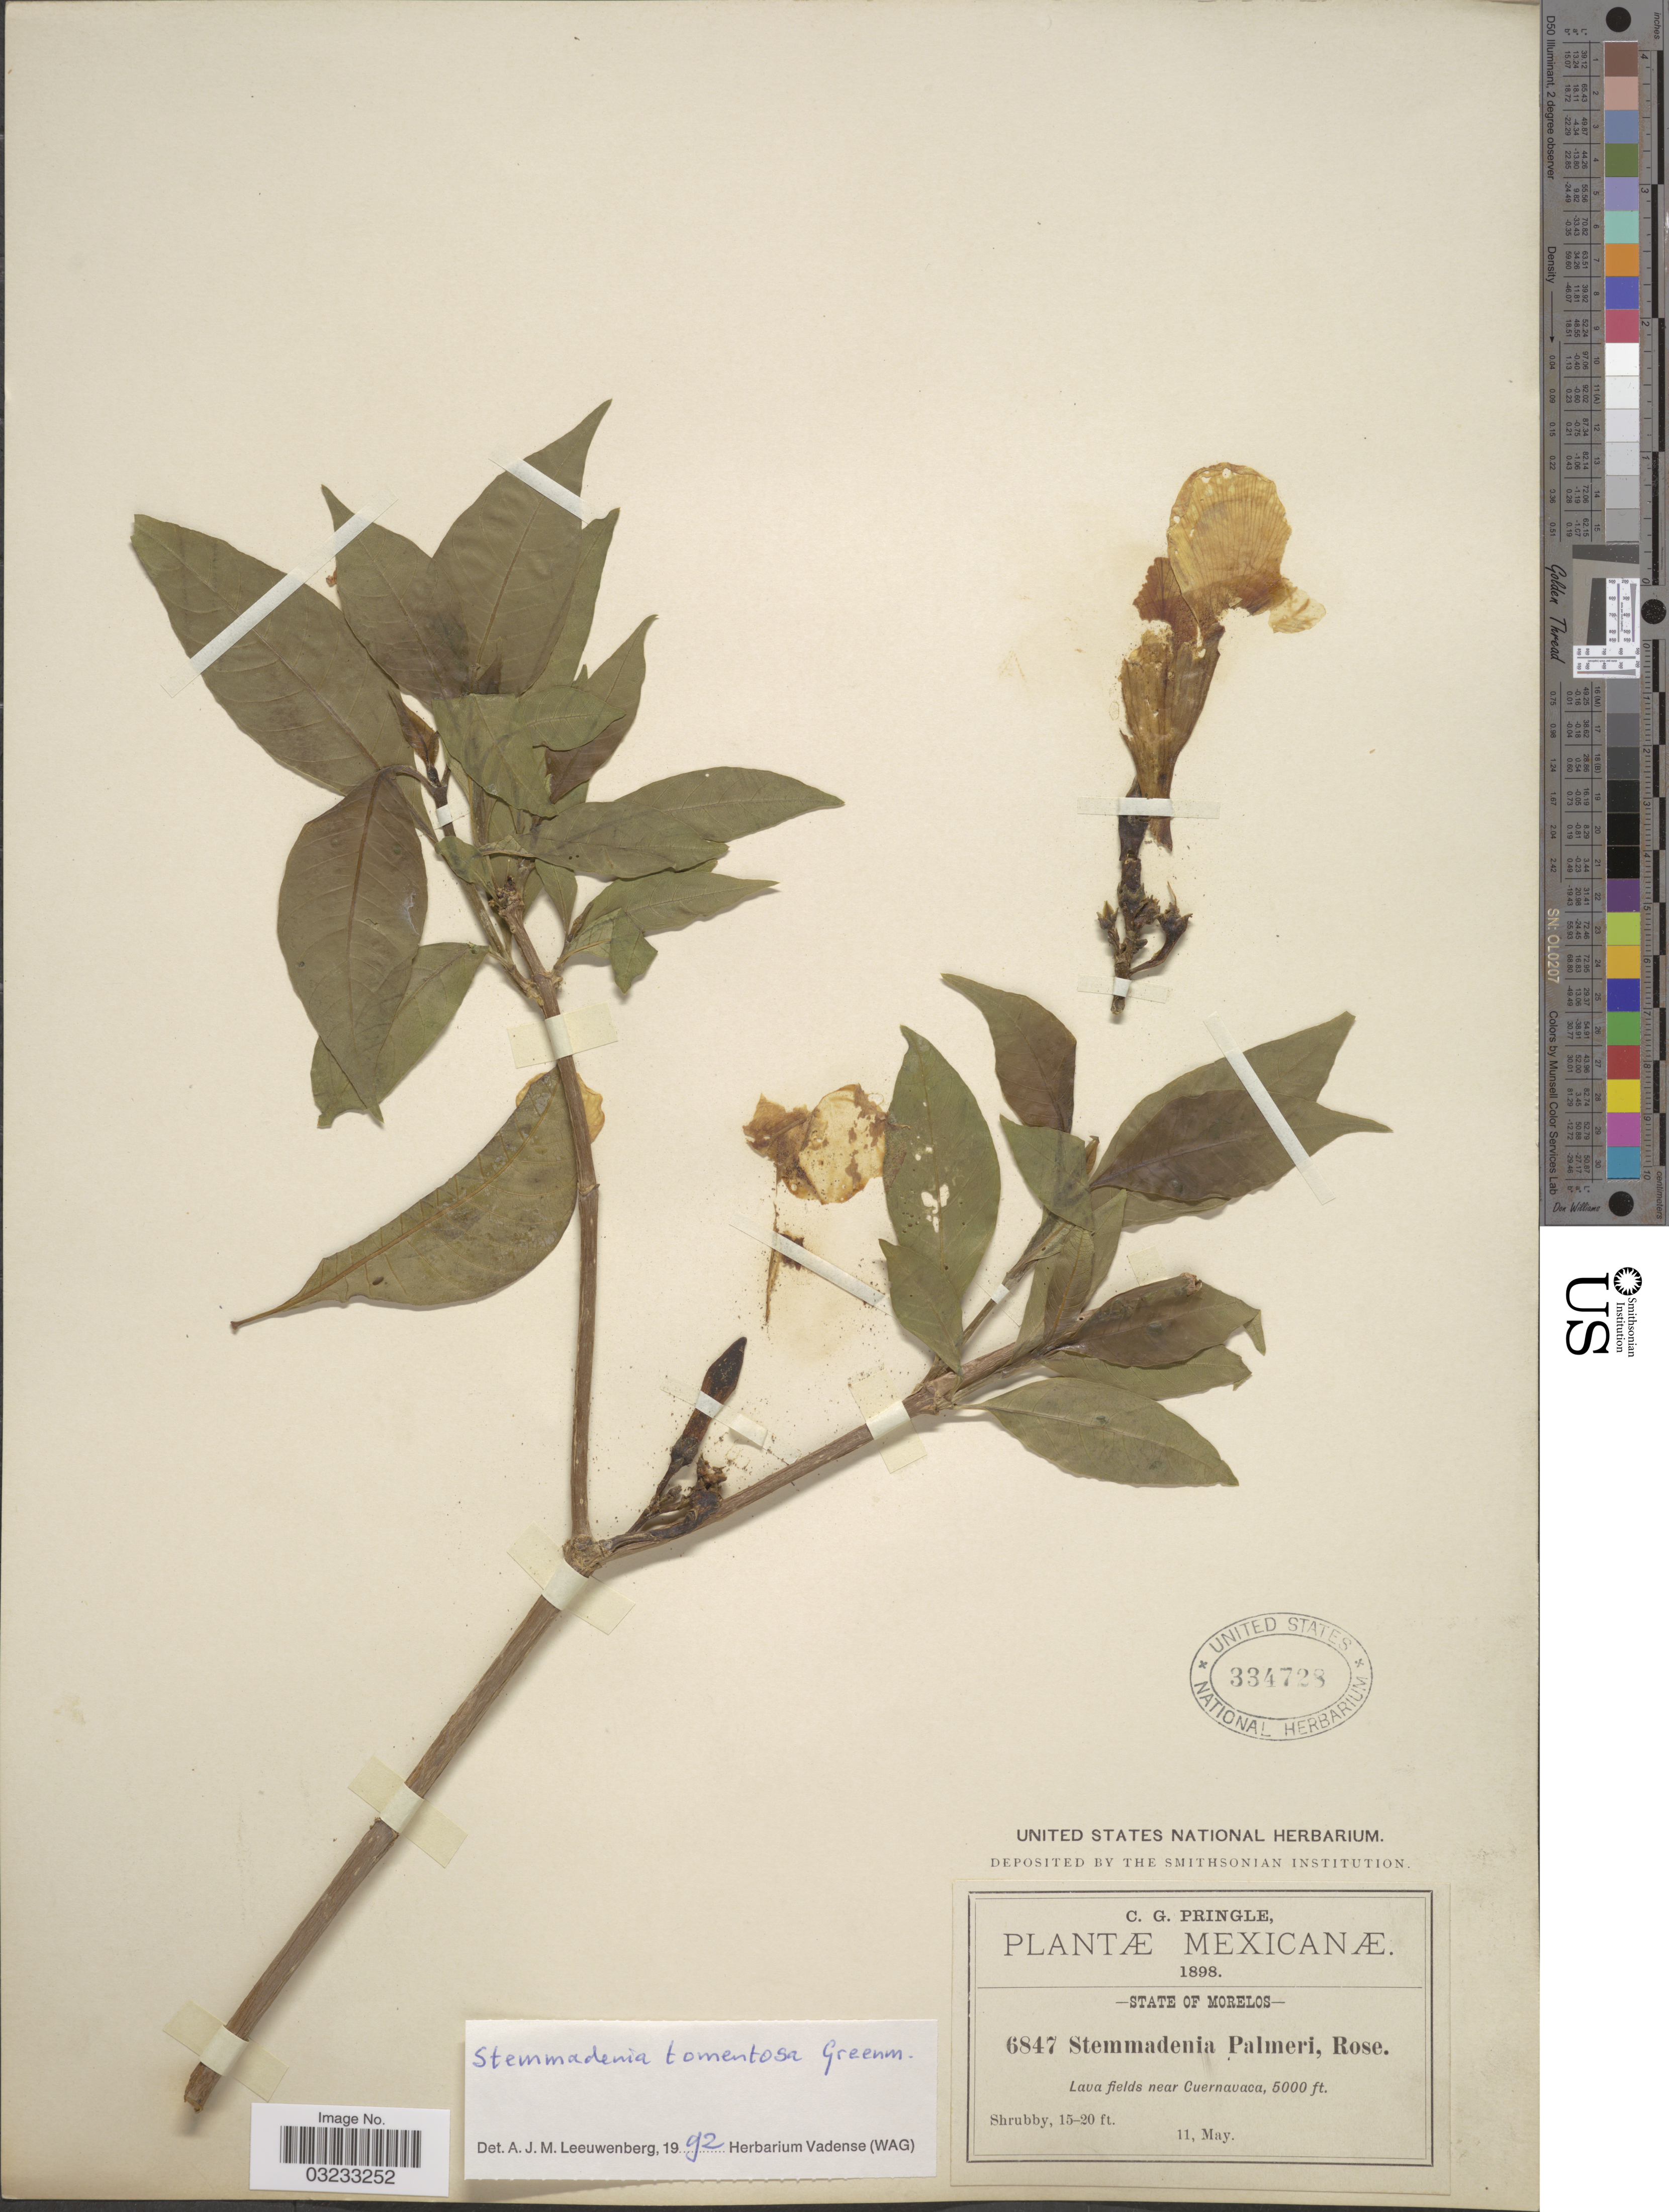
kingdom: Plantae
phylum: Tracheophyta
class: Magnoliopsida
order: Gentianales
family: Apocynaceae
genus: Stemmadenia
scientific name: Stemmadenia tomentosa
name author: Greenm.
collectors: C. G. Pringle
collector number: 6847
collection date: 1898-05-11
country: Mexico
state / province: Morelos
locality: Lava fields near Cuernavaca.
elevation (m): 1524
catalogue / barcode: US 334728